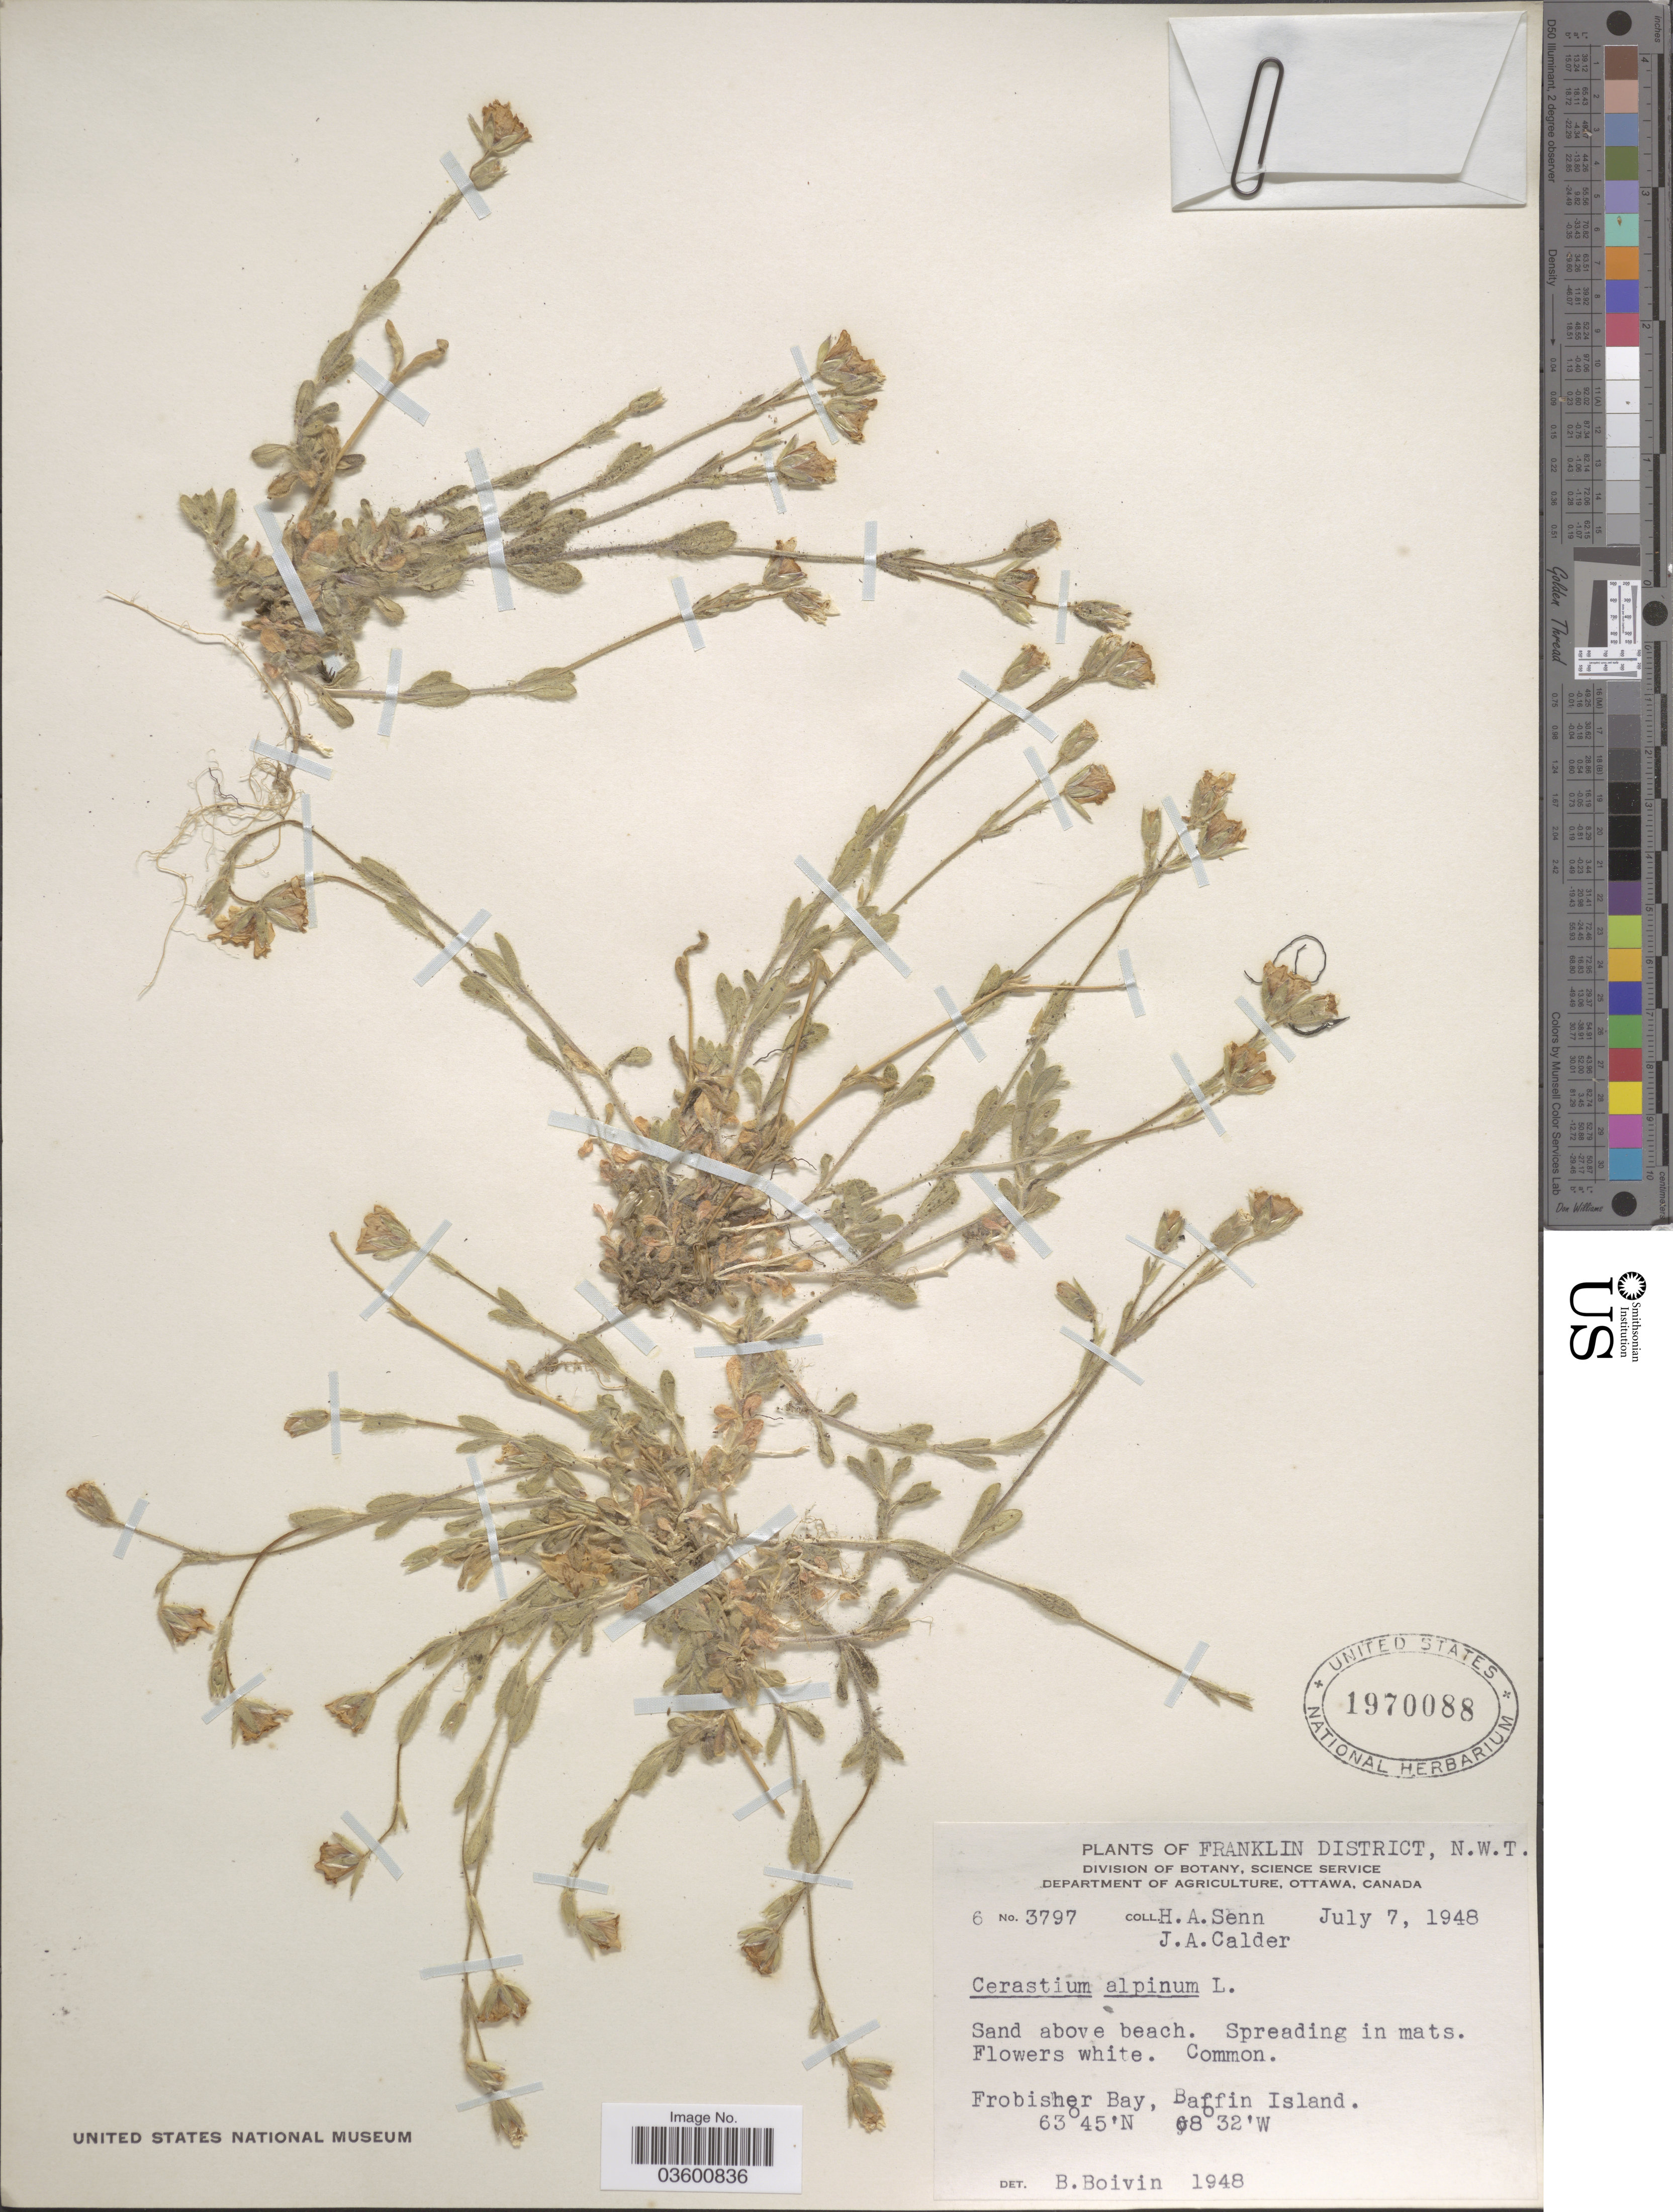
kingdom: Plantae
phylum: Tracheophyta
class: Magnoliopsida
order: Caryophyllales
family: Caryophyllaceae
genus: Cerastium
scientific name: Cerastium alpinum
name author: L.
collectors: H. Senn & J. A. Calder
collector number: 3797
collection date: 1948-07-07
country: Canada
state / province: Northwest Territories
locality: Franklin District. Frobisher Bay, Baffin Island.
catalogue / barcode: US 1970088